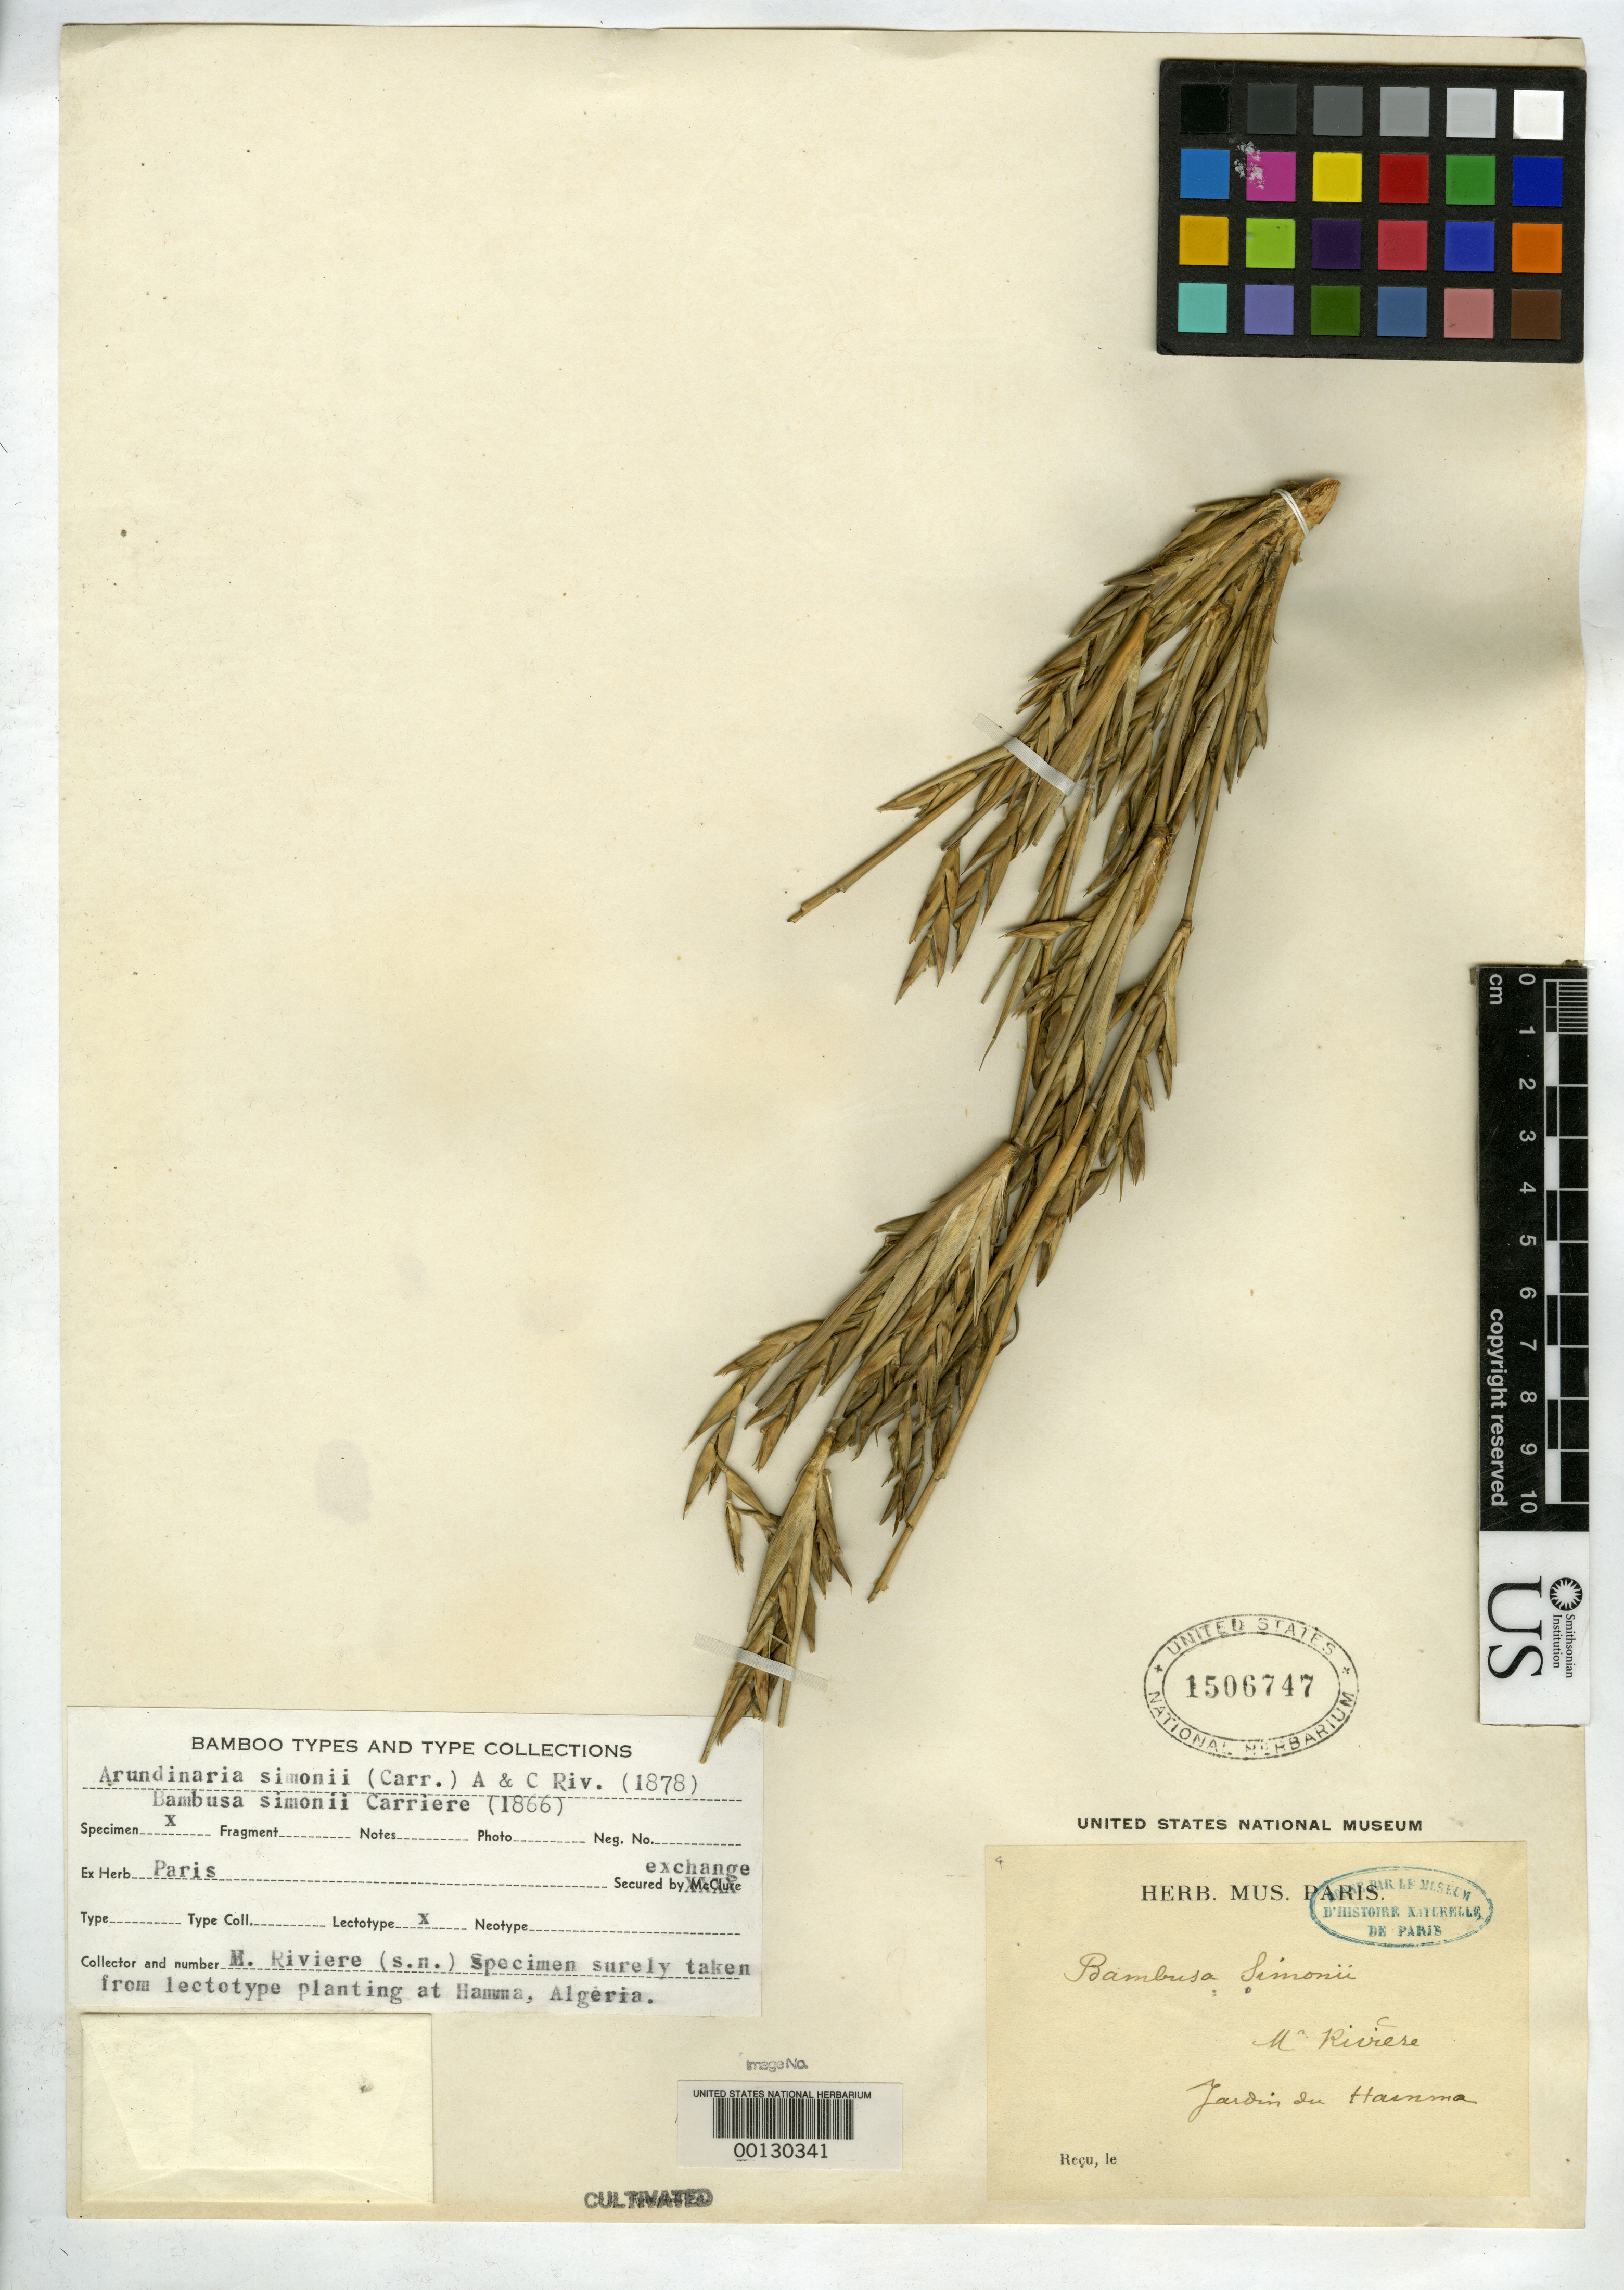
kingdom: Plantae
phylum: Tracheophyta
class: Liliopsida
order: Poales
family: Poaceae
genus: Bambusa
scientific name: Bambusa simonii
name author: Carrière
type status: Lectotype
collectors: M. Rivière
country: China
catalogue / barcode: US 1506747